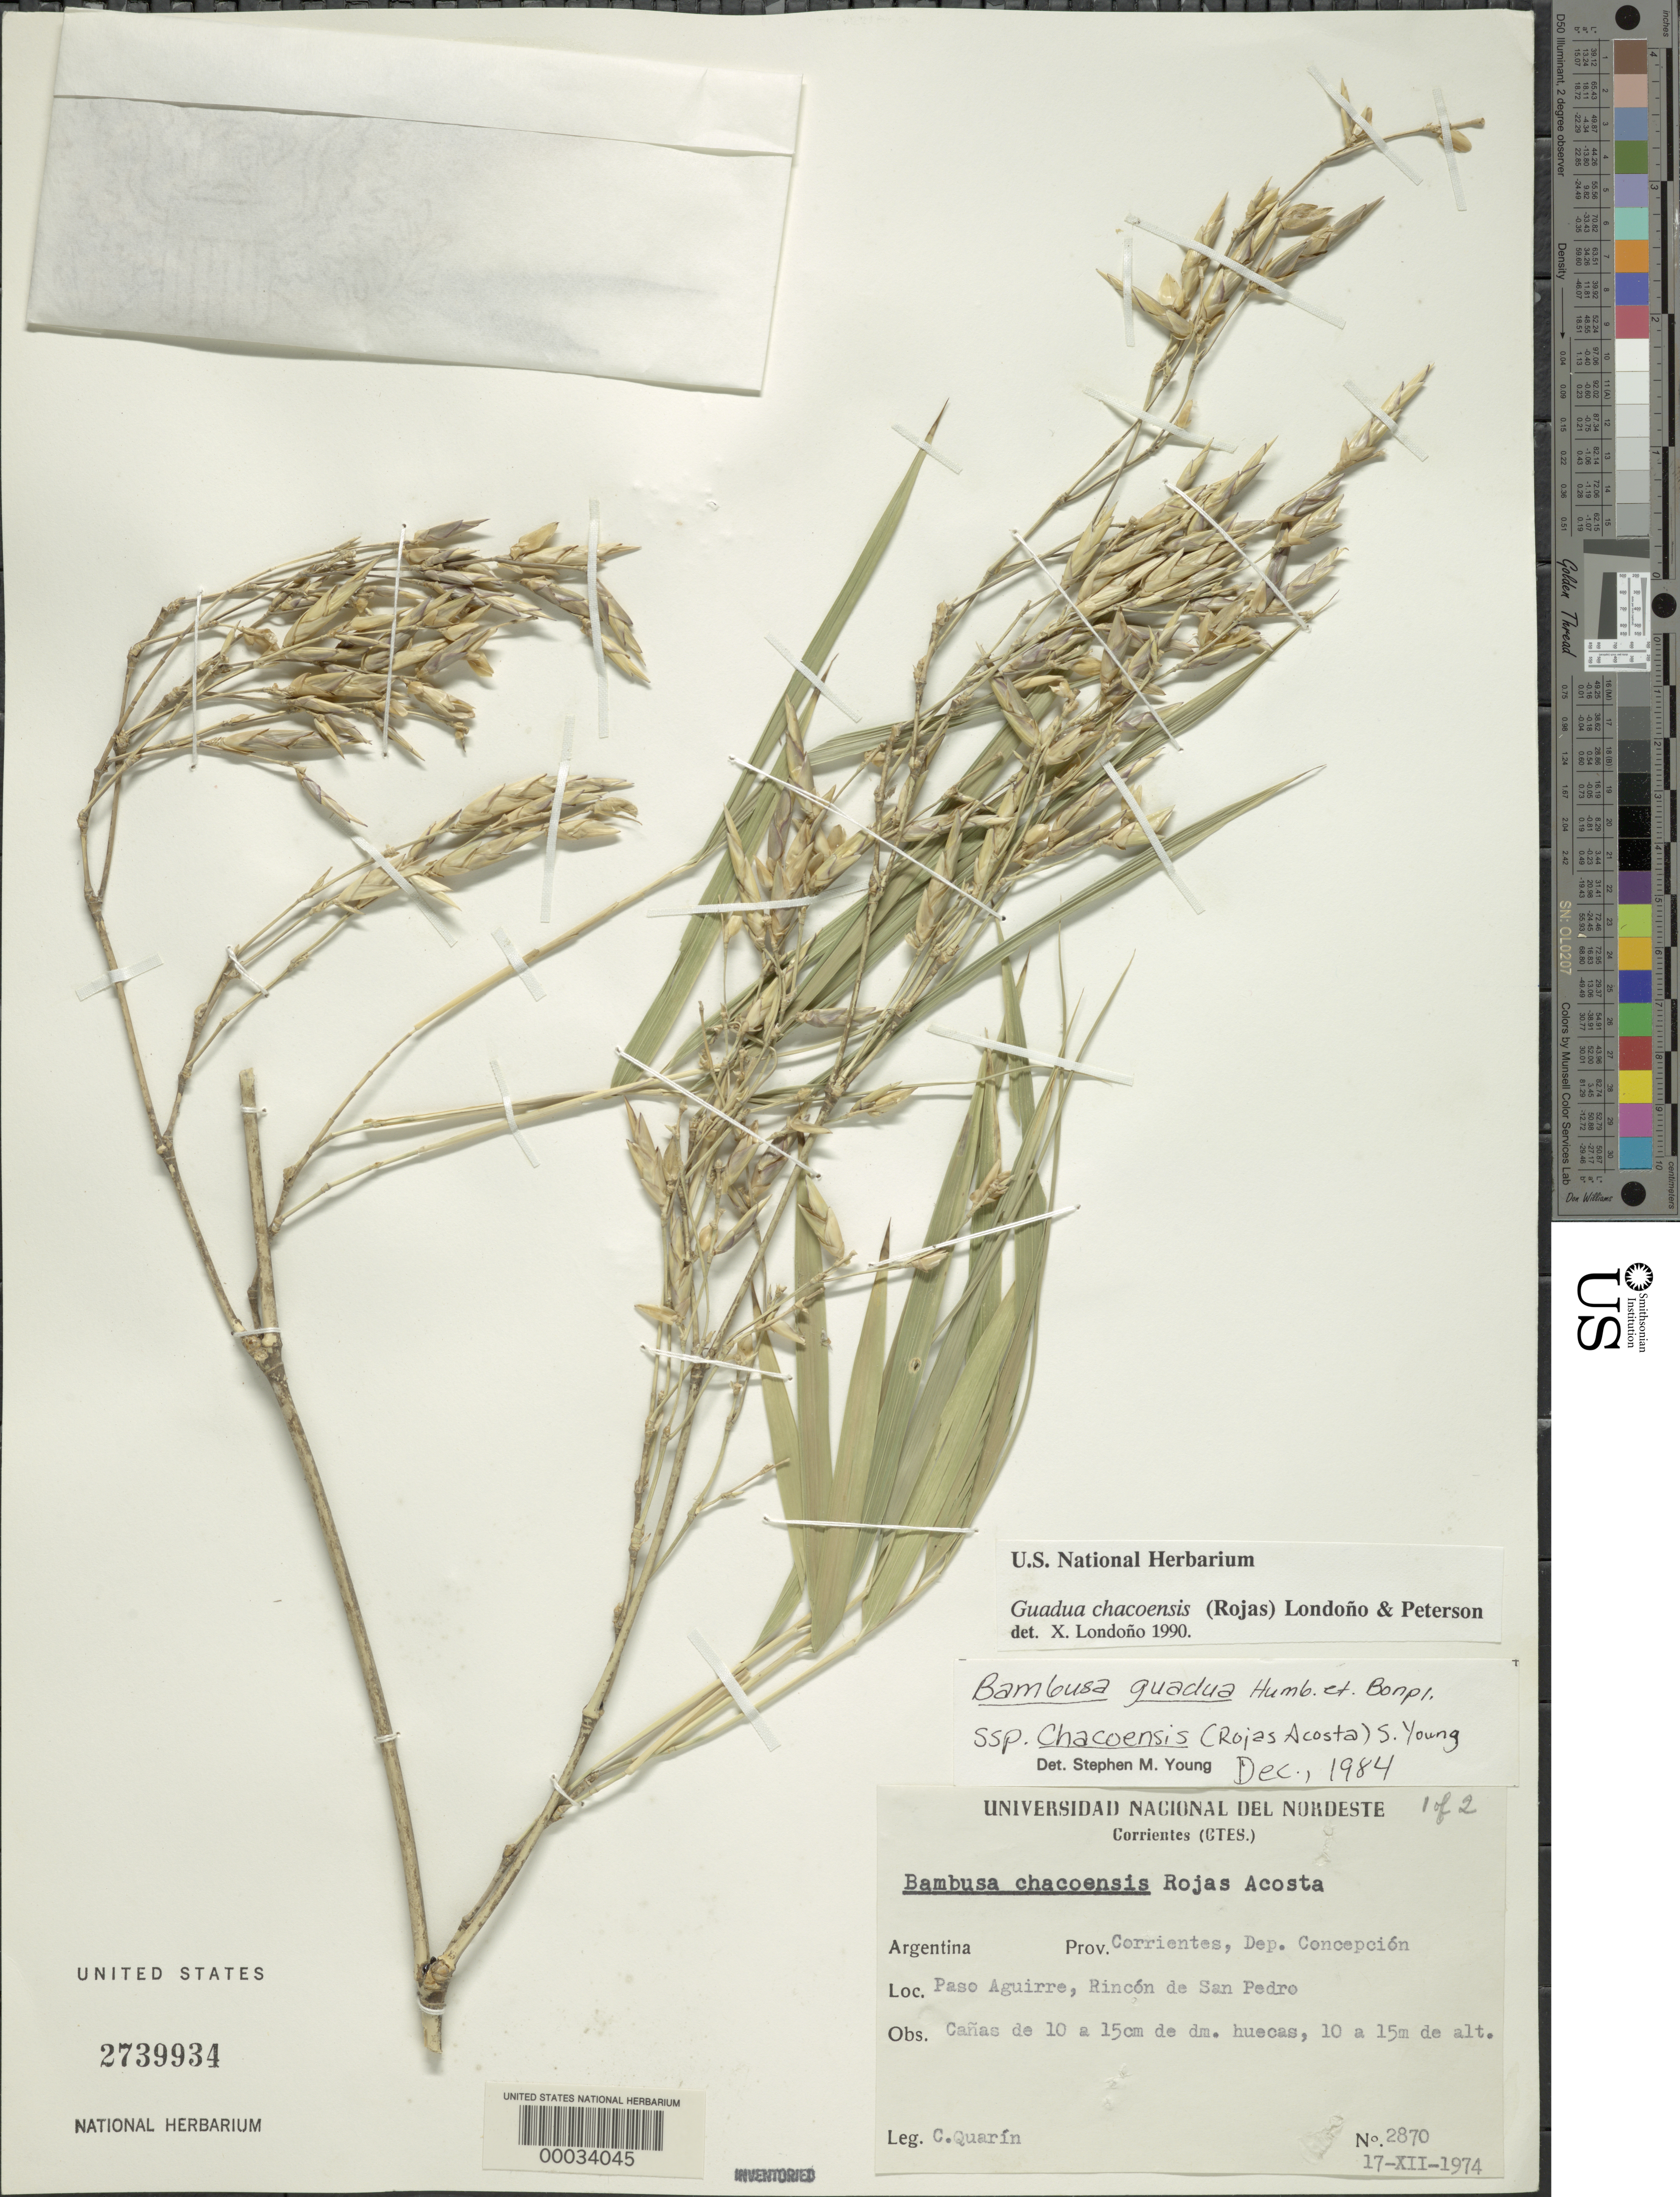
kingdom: Plantae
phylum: Tracheophyta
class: Liliopsida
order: Poales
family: Poaceae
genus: Guadua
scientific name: Guadua chacoensis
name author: (Rojas) Londoño & P.M. Peterson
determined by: Londoño, X., (TULV), Jardin Botanico "Juan Maria Cespedes"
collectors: C. Quarin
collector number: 2870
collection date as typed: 17 Dec 1974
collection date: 1974-12-17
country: Argentina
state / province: Corrientes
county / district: Concepción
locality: Paso Aguirre, Rincon de San Pedro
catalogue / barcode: US 2739934